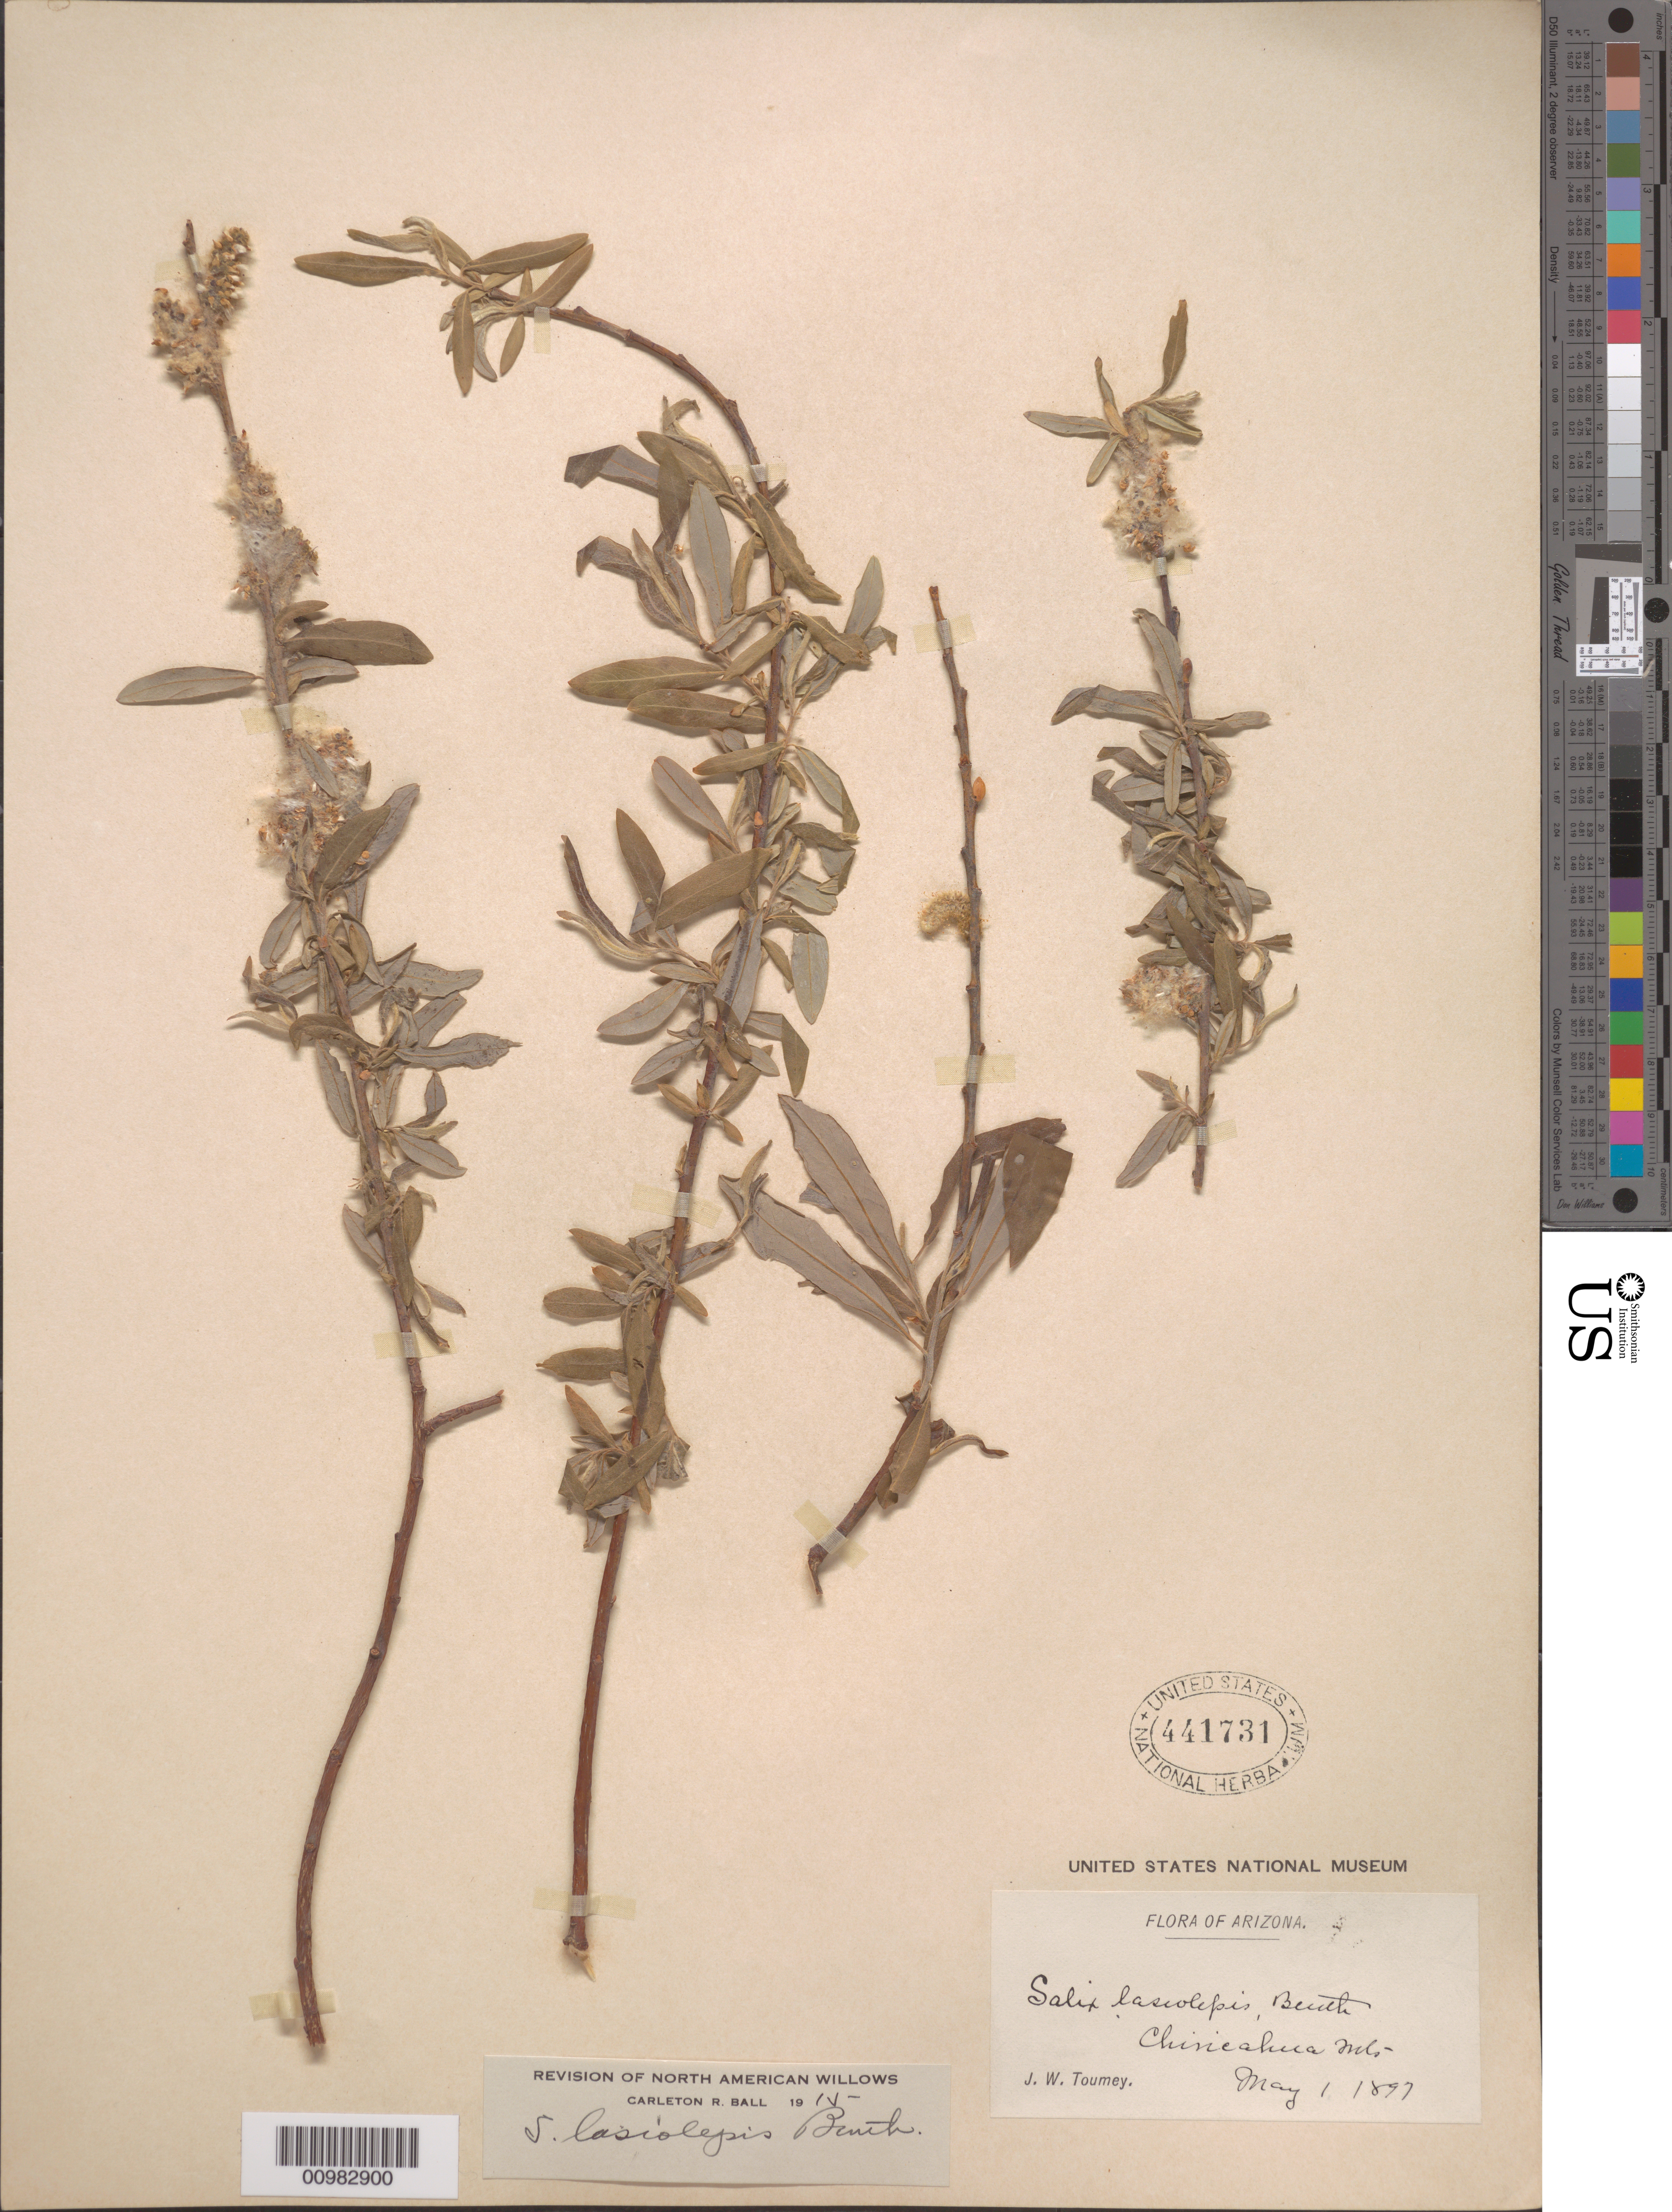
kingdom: Plantae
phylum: Tracheophyta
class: Magnoliopsida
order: Malpighiales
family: Salicaceae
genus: Salix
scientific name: Salix lasiolepis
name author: Benth.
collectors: J. W. Toumey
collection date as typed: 01 May 1897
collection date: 1897-05-01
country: United States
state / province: Arizona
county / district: Cochise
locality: Chiricahua Mountains.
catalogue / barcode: US 441731